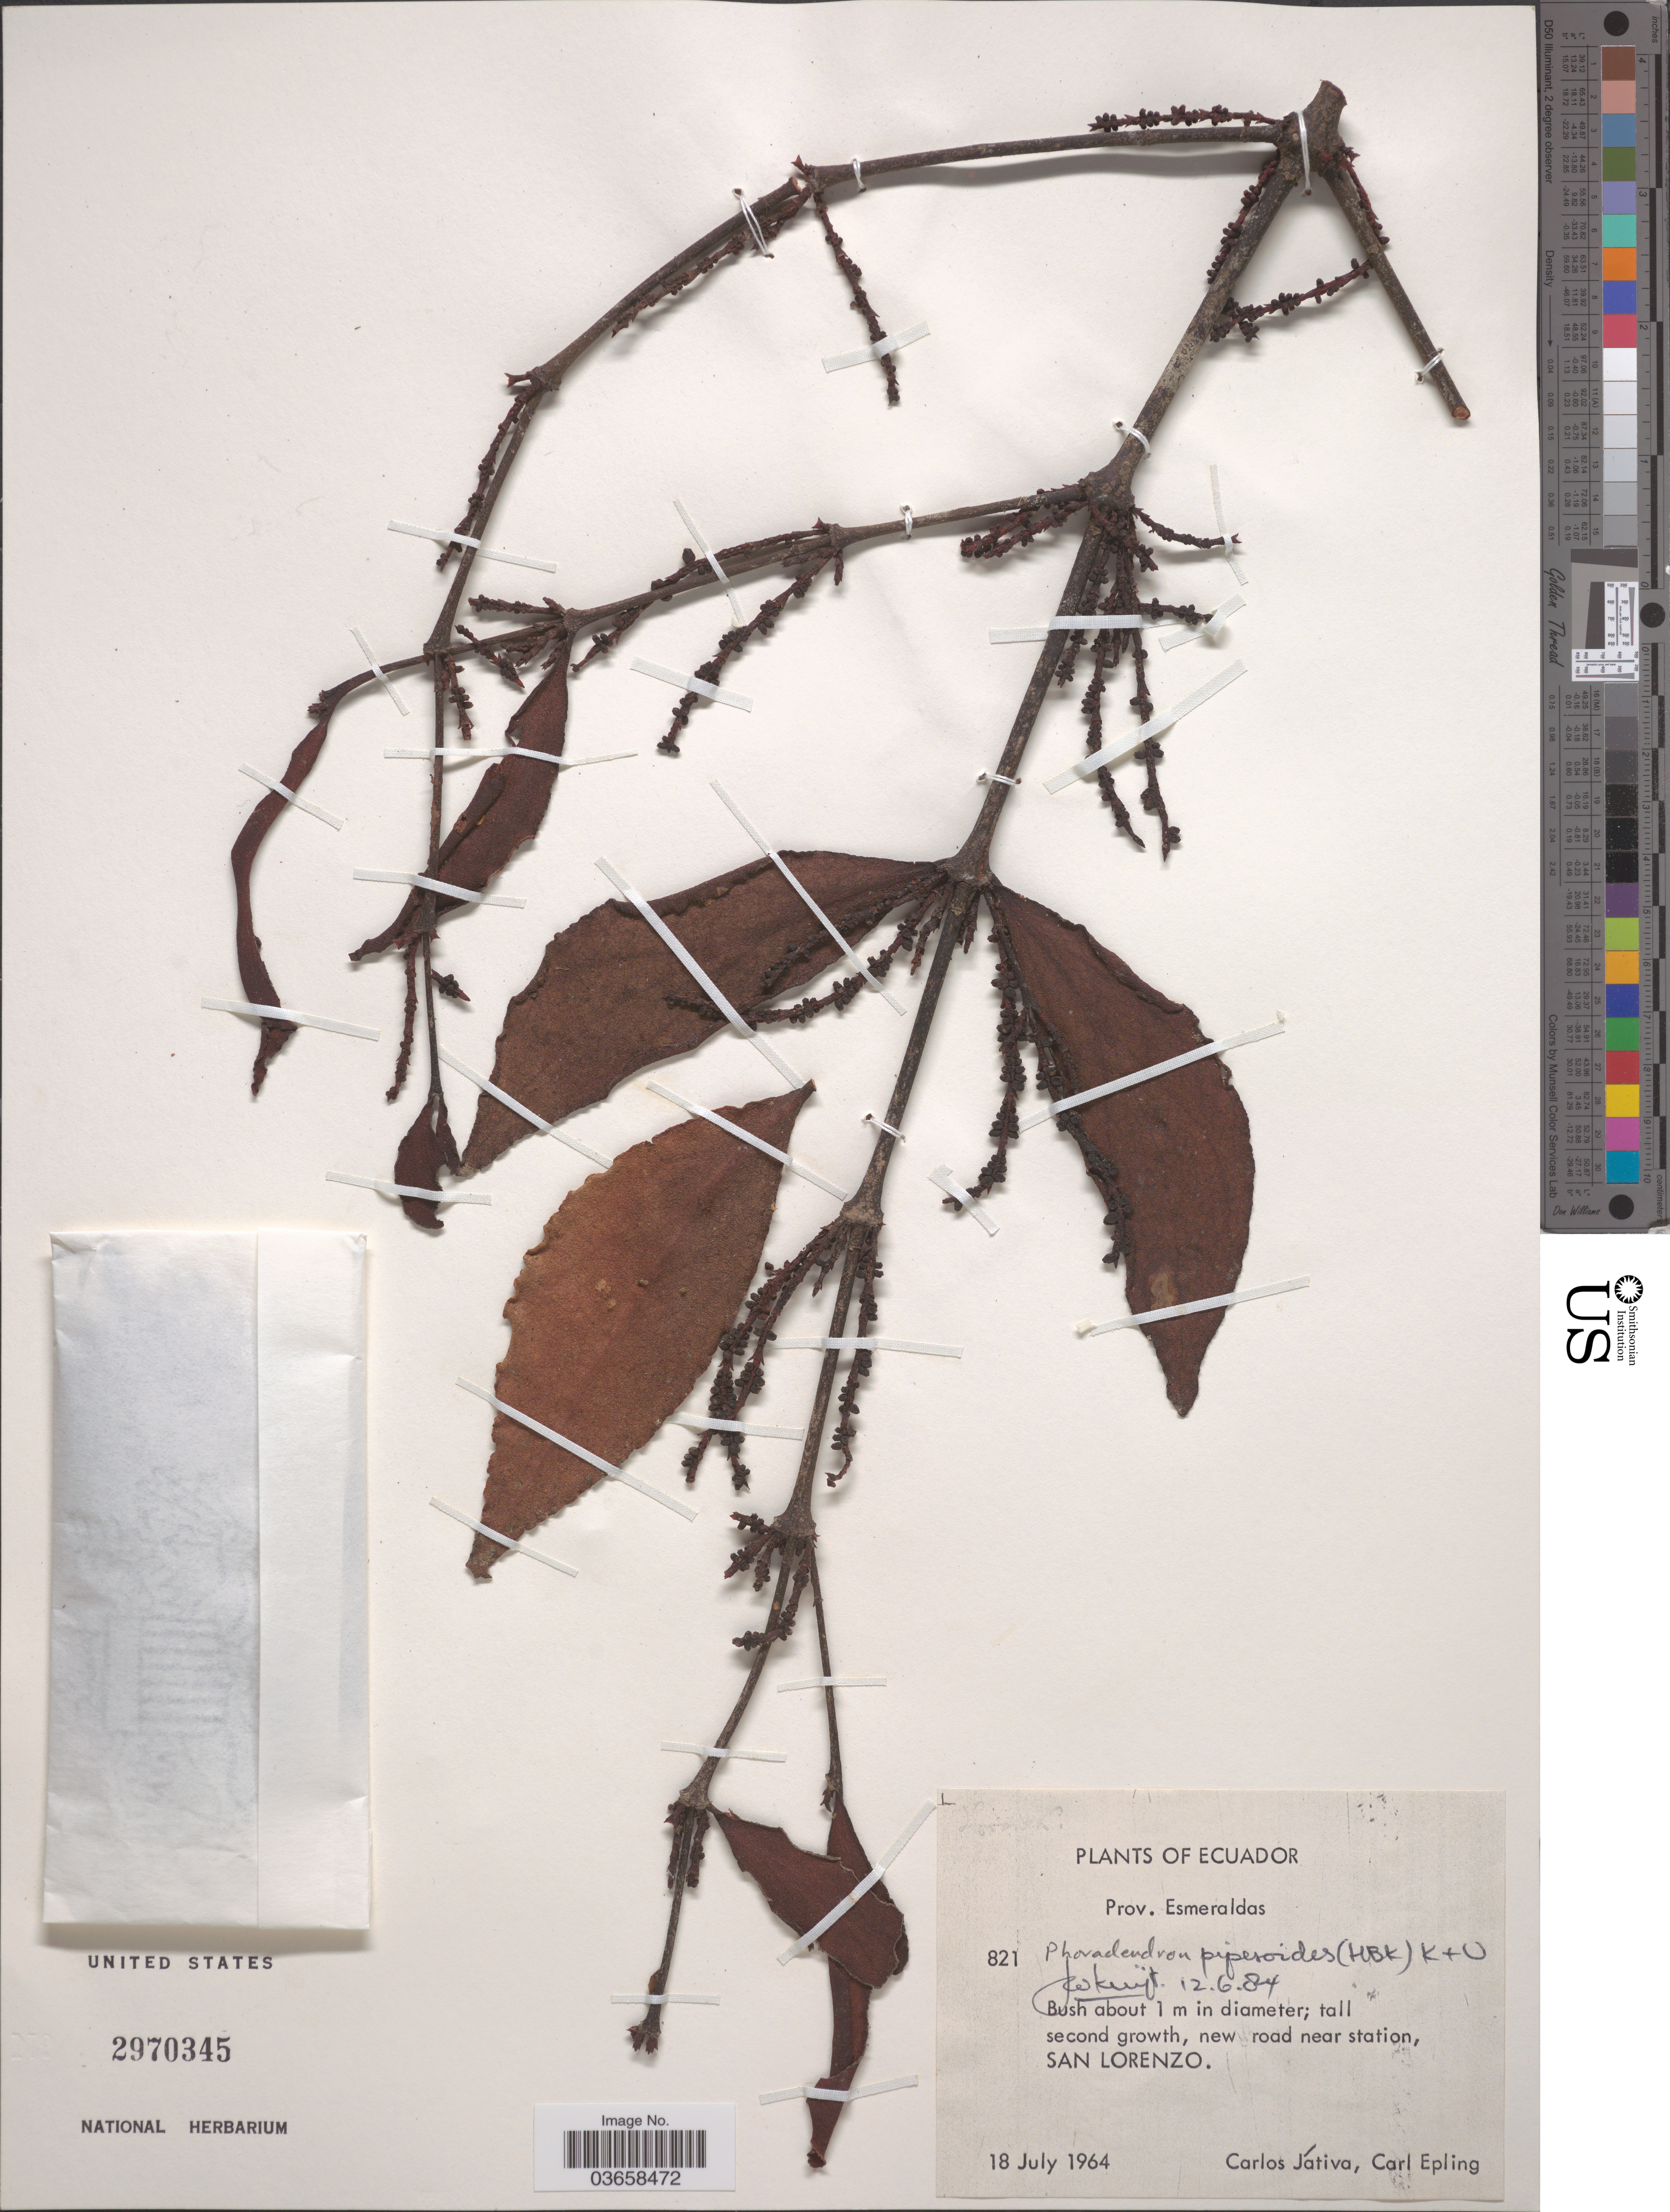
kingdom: Plantae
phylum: Tracheophyta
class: Magnoliopsida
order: Santalales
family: Viscaceae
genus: Phoradendron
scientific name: Phoradendron piperoides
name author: (Kunth) Trel.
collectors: C. D. Játiva & C. C. Epling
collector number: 821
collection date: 1964-07-18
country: Ecuador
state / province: Esmeraldas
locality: Second growth, new road near station, San Lorenzo.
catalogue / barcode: US 2970345